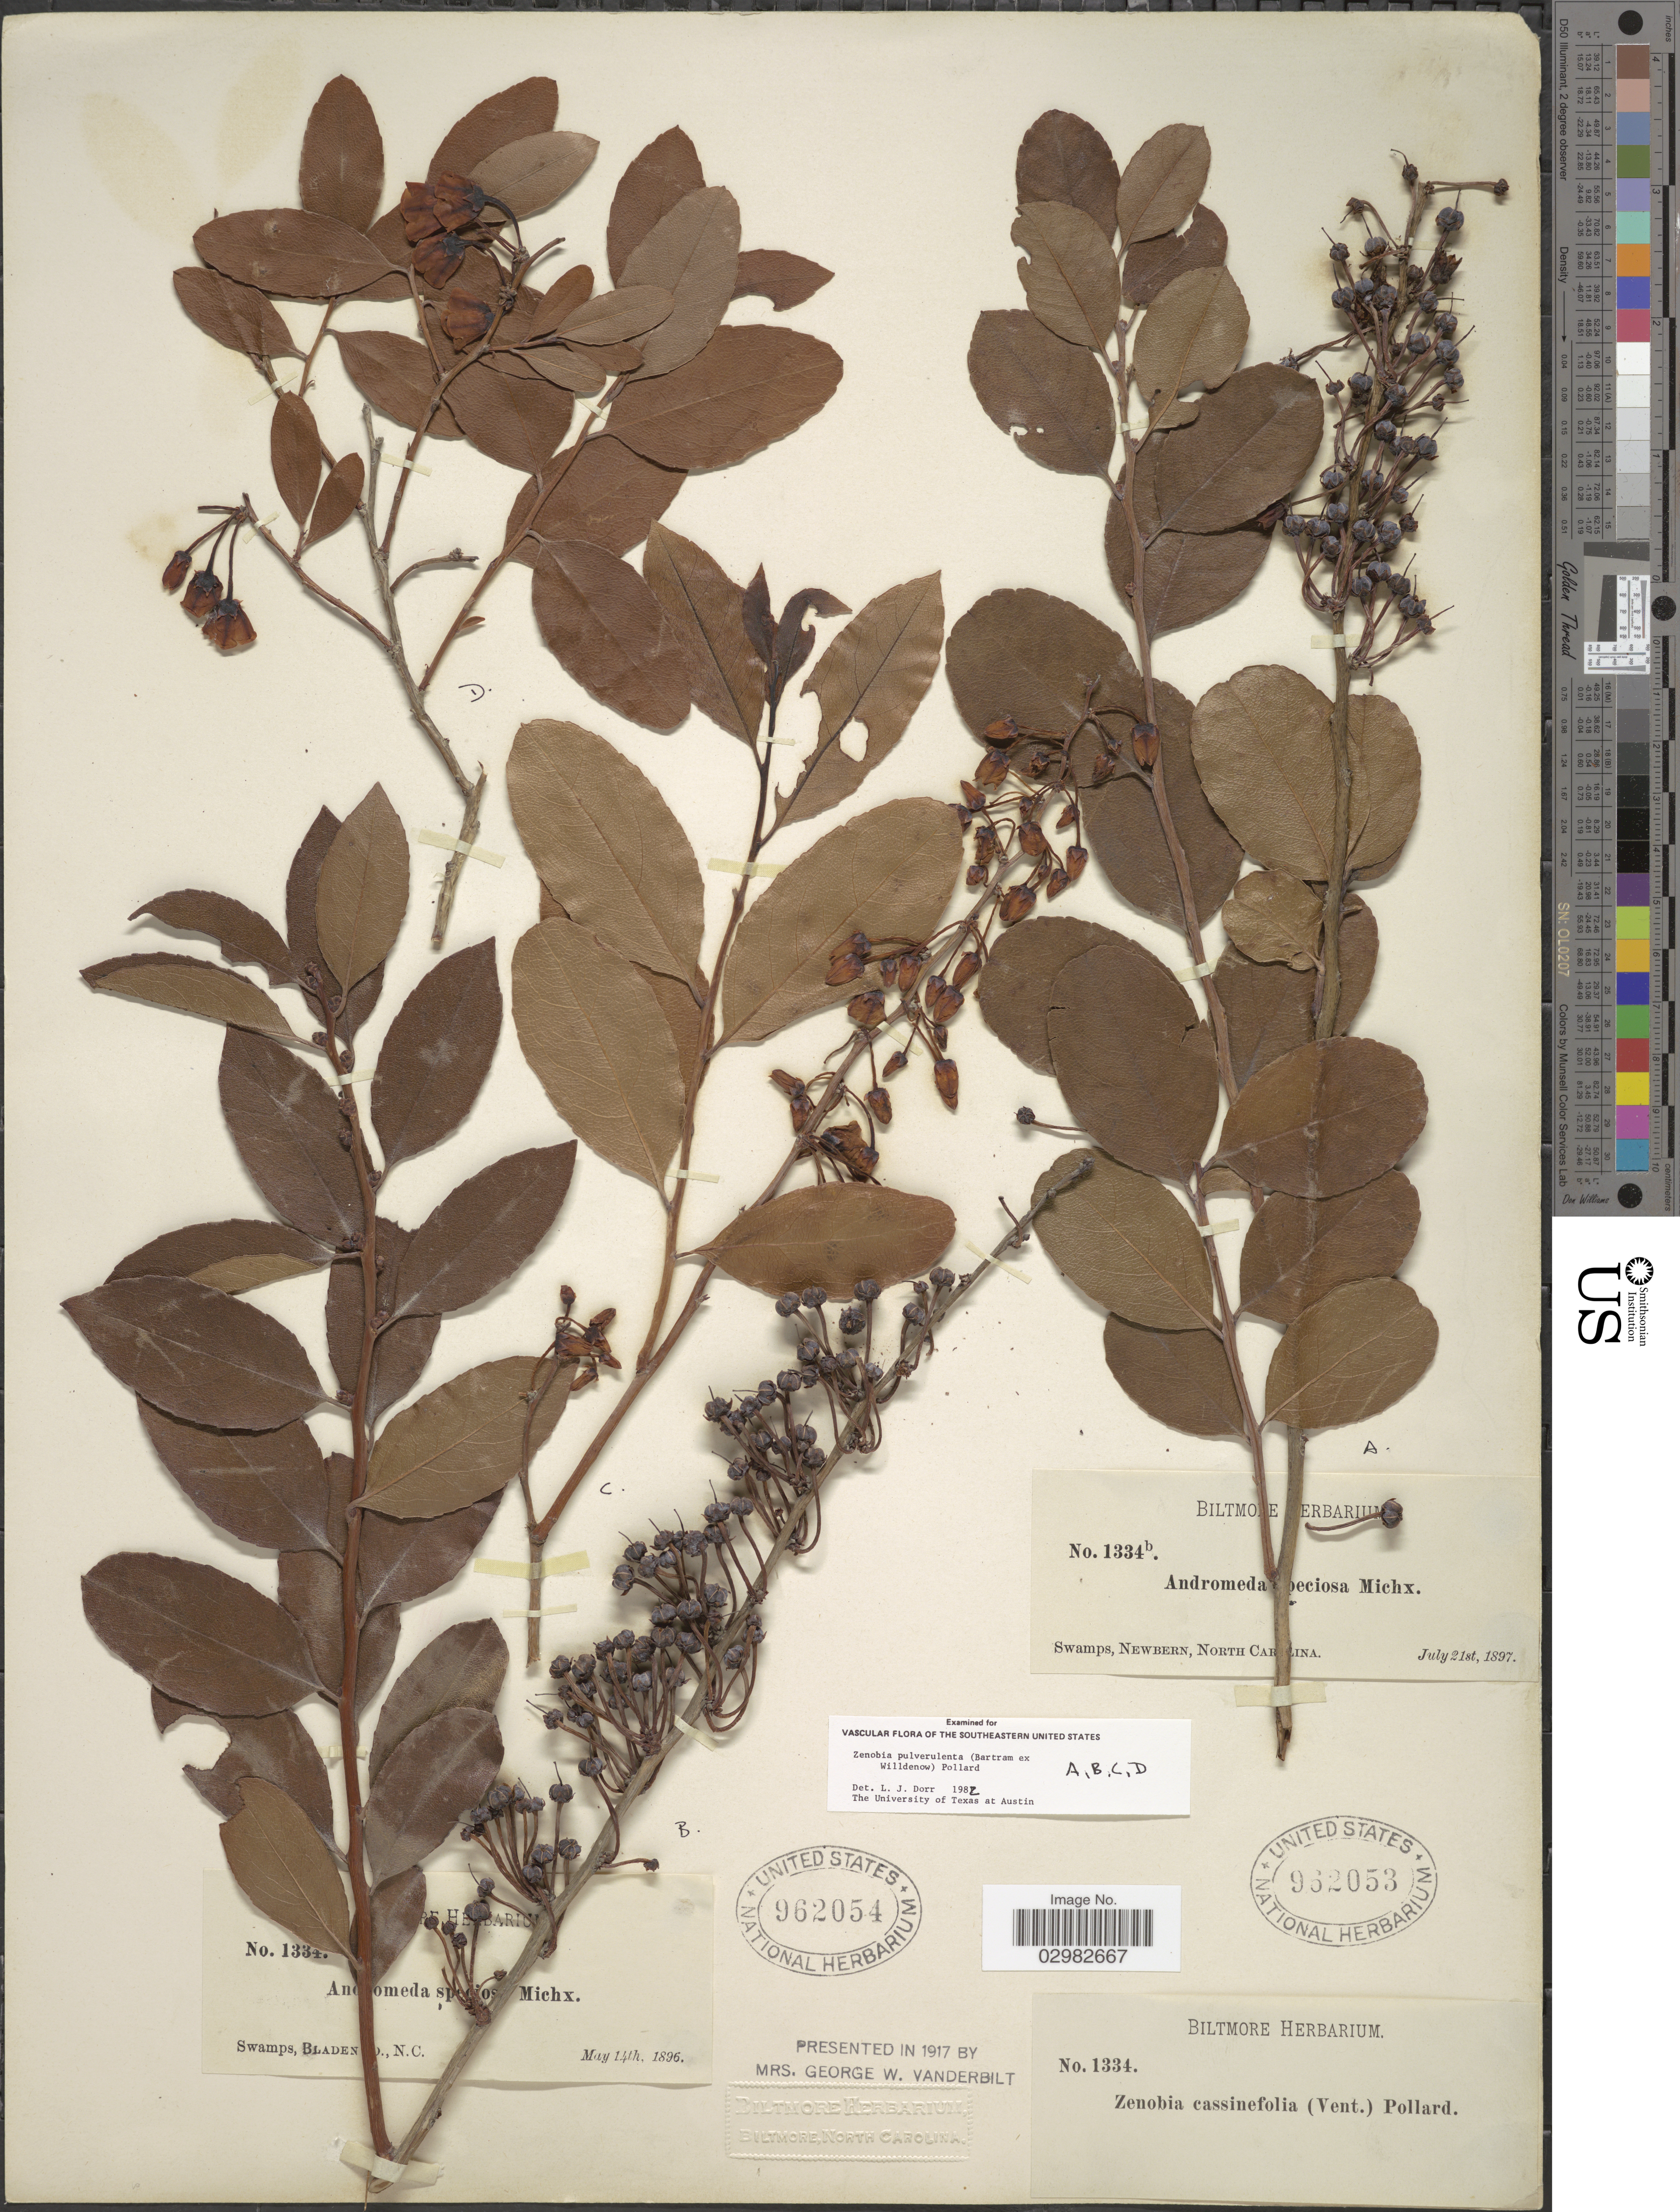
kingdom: Plantae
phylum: Tracheophyta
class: Magnoliopsida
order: Ericales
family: Ericaceae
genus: Zenobia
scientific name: Zenobia pulverulenta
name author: (W. Bartram ex Willd.) Pollard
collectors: ex herb. Biltmore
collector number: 1334b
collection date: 1897-07-21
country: United States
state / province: North Carolina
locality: Swamps, Newbern.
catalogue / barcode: US 962053